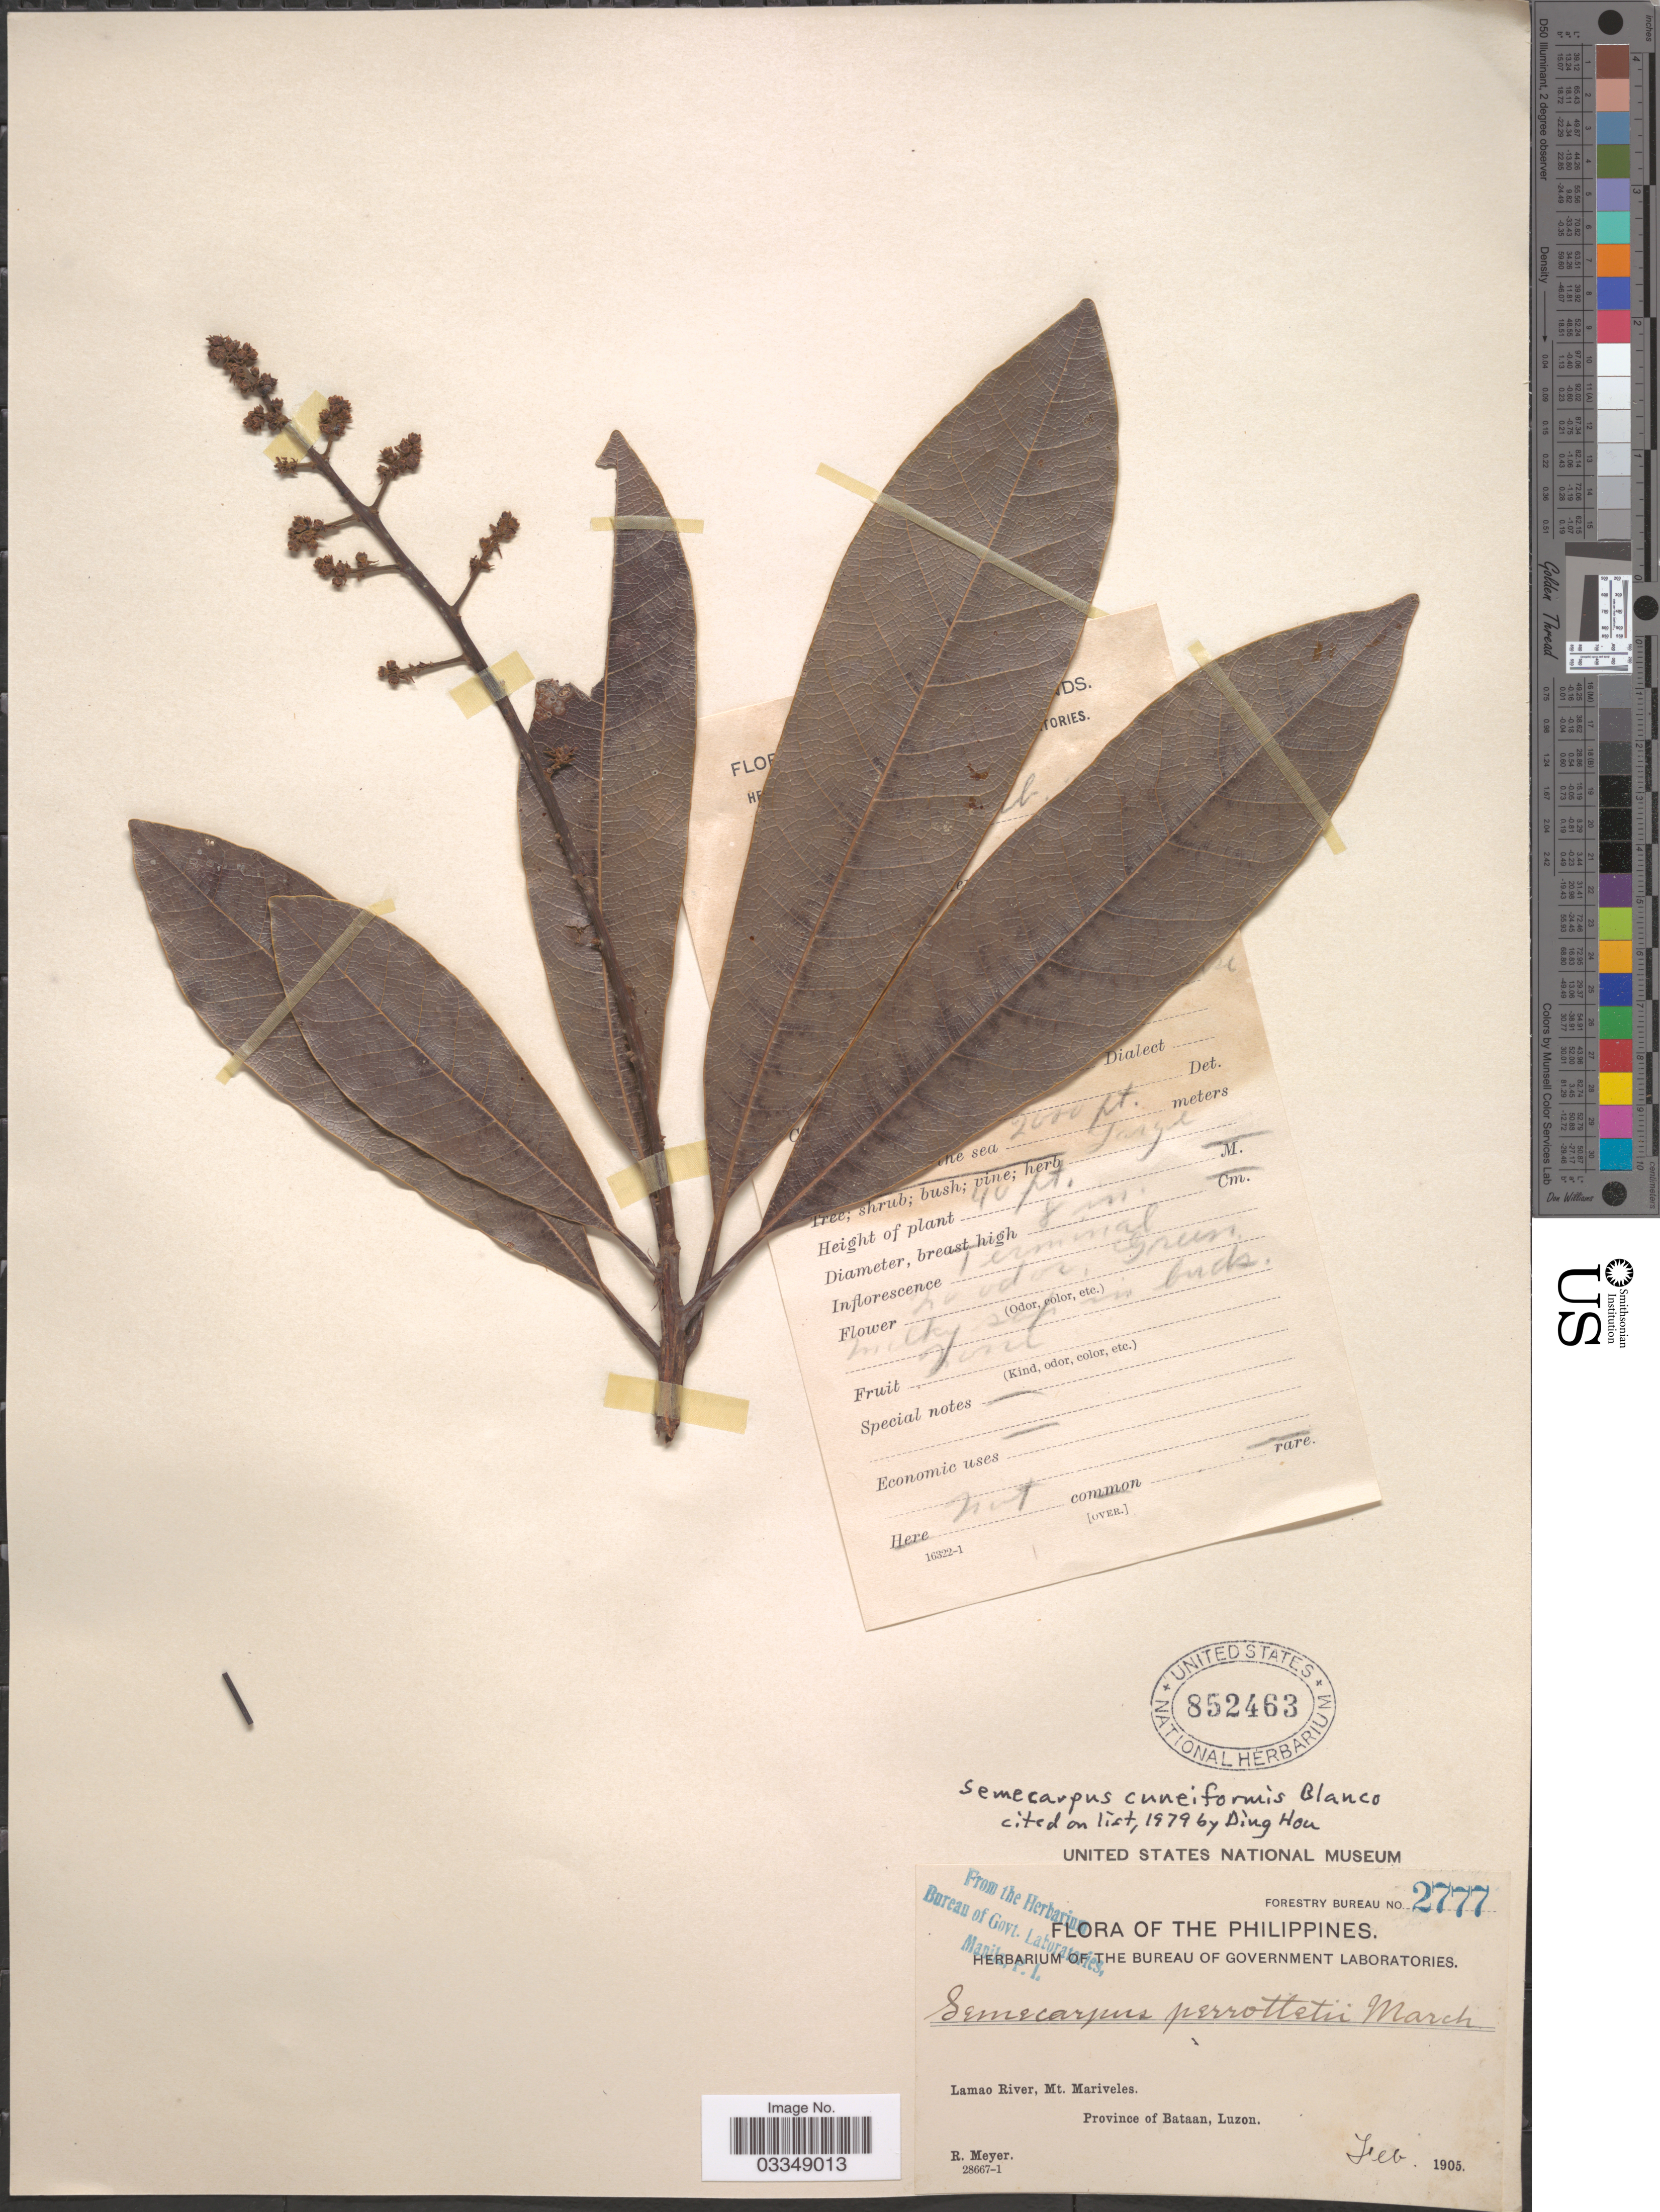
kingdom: Plantae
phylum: Tracheophyta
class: Magnoliopsida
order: Sapindales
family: Anacardiaceae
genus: Semecarpus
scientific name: Semecarpus cuneiformis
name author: Blanco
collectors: R. Meyer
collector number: Forestry Bureau 2777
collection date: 1905-02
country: Philippines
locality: Lamao River, Mt. Mariveles. Province of Bataan, Luzon.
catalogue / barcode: US 852463